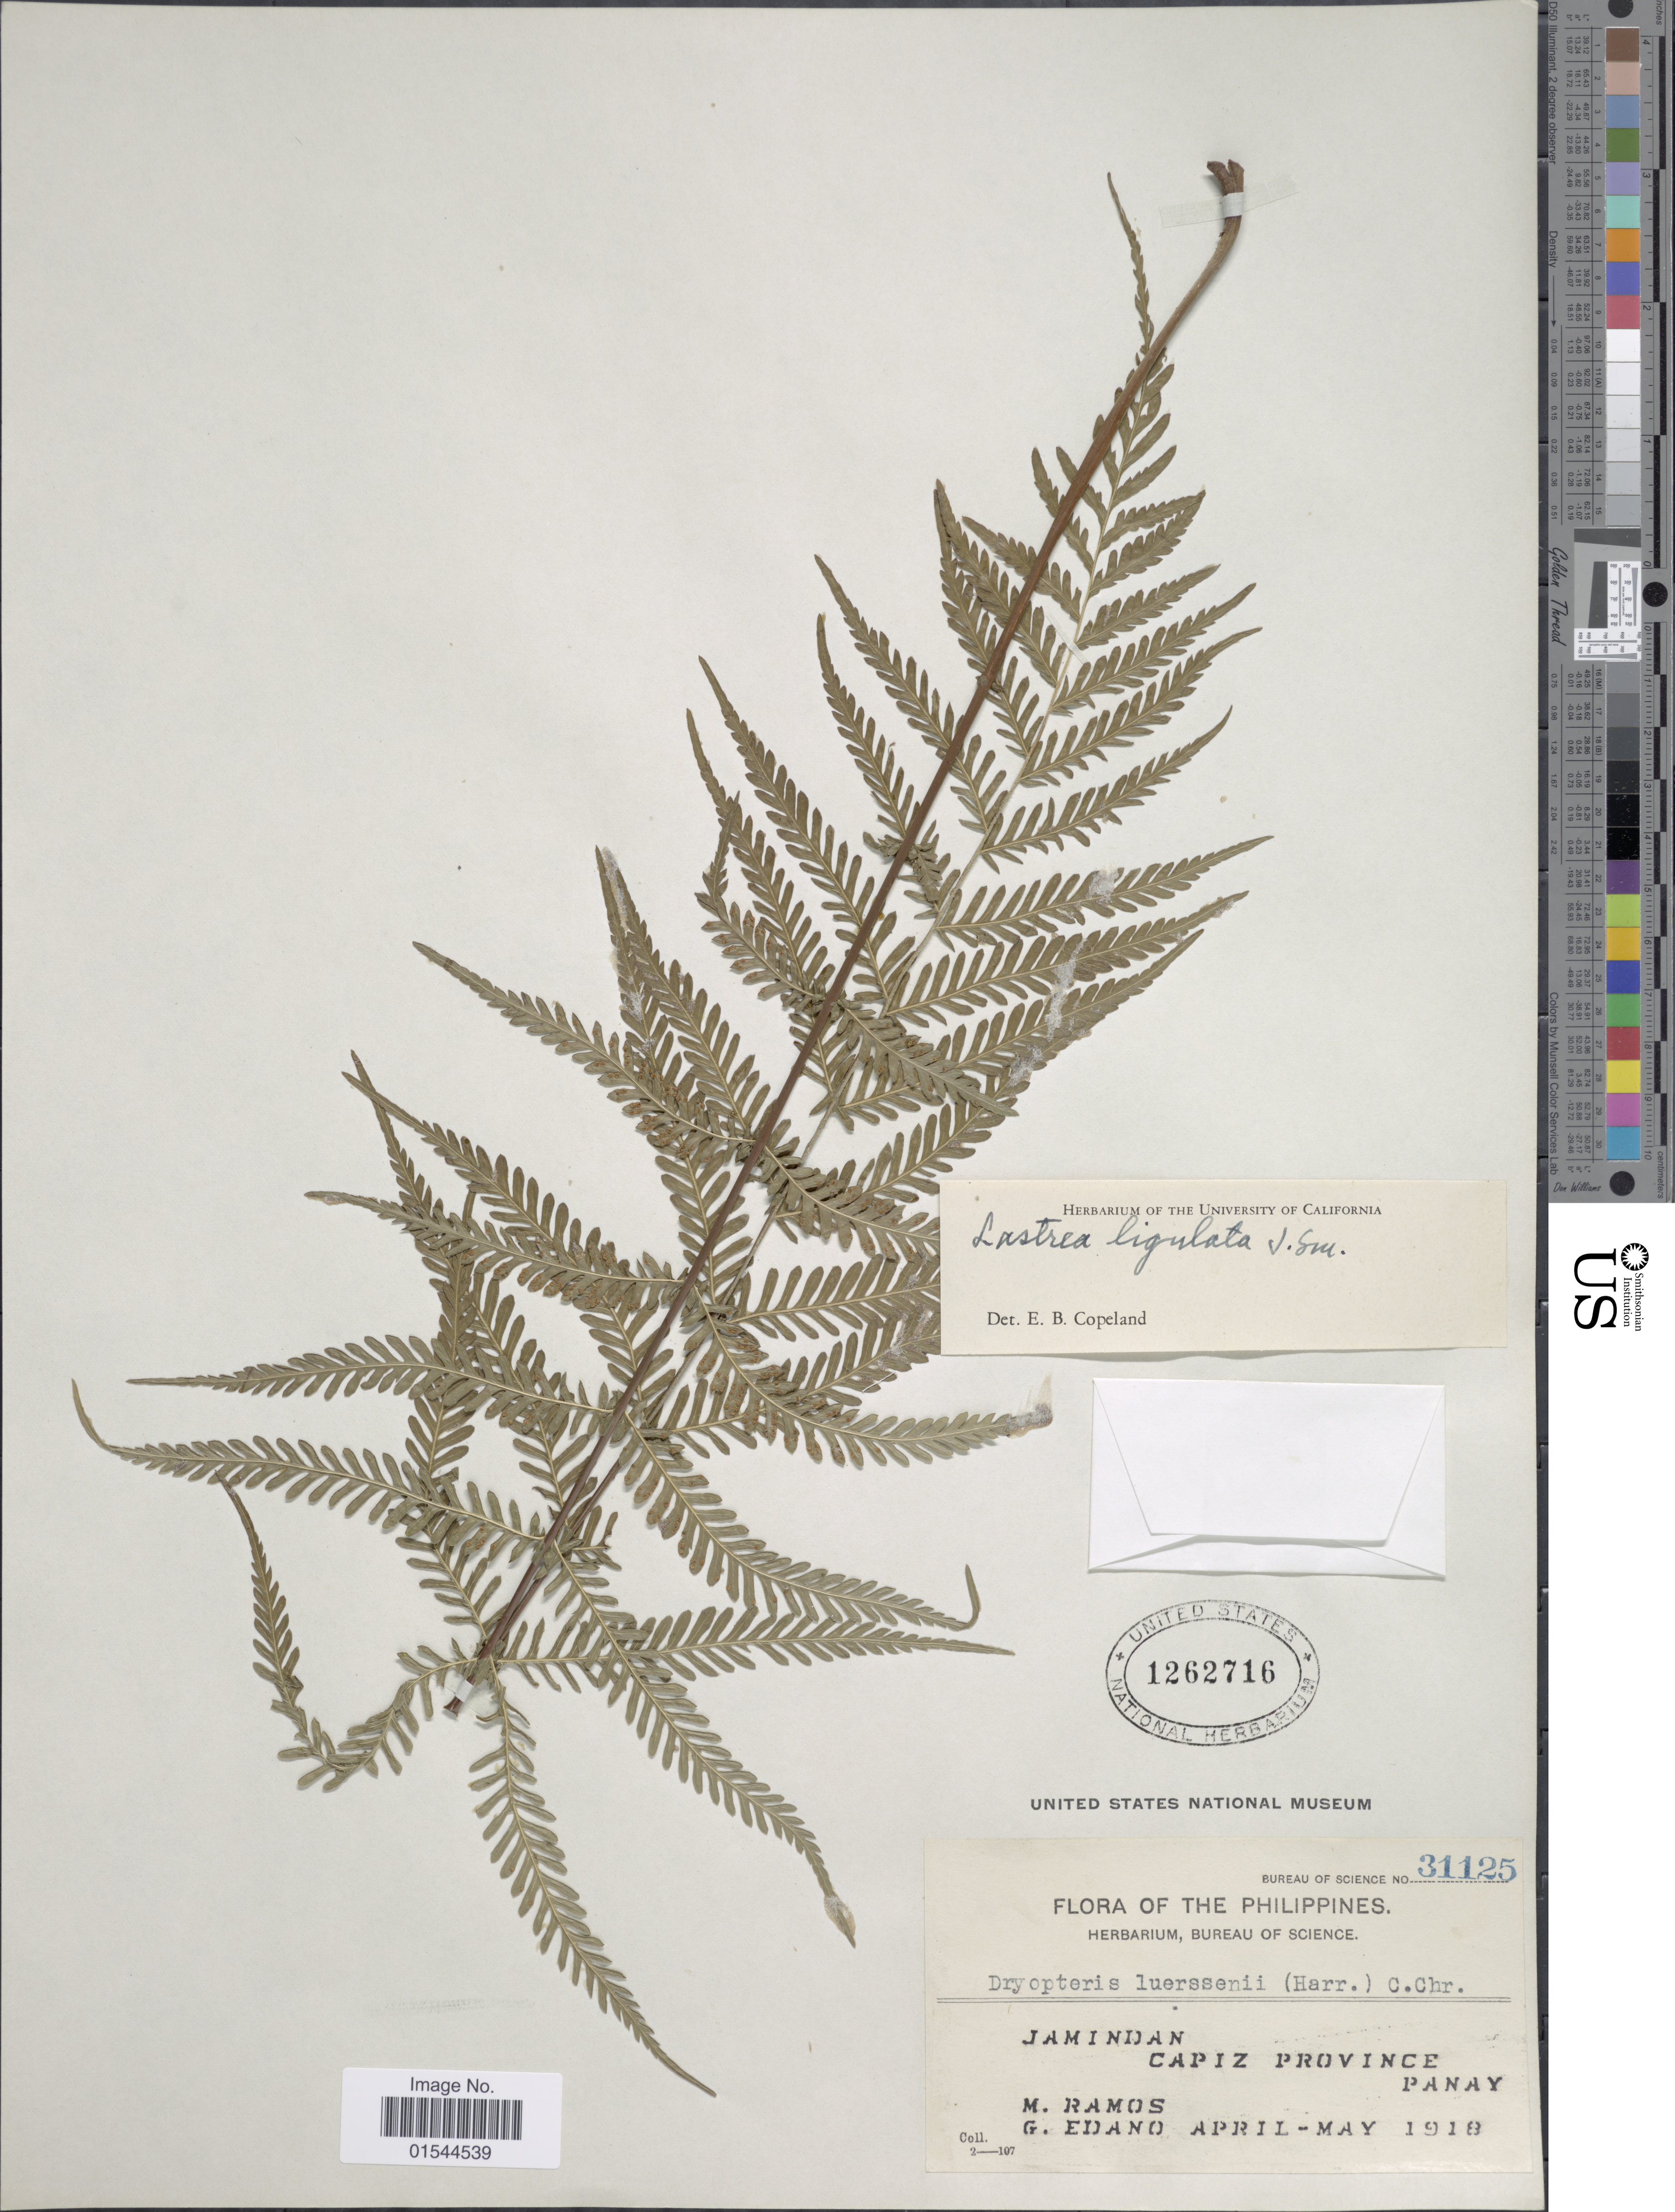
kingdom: Plantae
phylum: Tracheophyta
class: Polypodiopsida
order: Polypodiales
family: Thelypteridaceae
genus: Pneumatopteris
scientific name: Pneumatopteris ligulata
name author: (C. Presl) Holttum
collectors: M. Ramos & G. Edaño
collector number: Bureau of Science 31125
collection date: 1918-04/1918-05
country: Philippines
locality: Jamindan, Capiz province, Luzon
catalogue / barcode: US 1262716